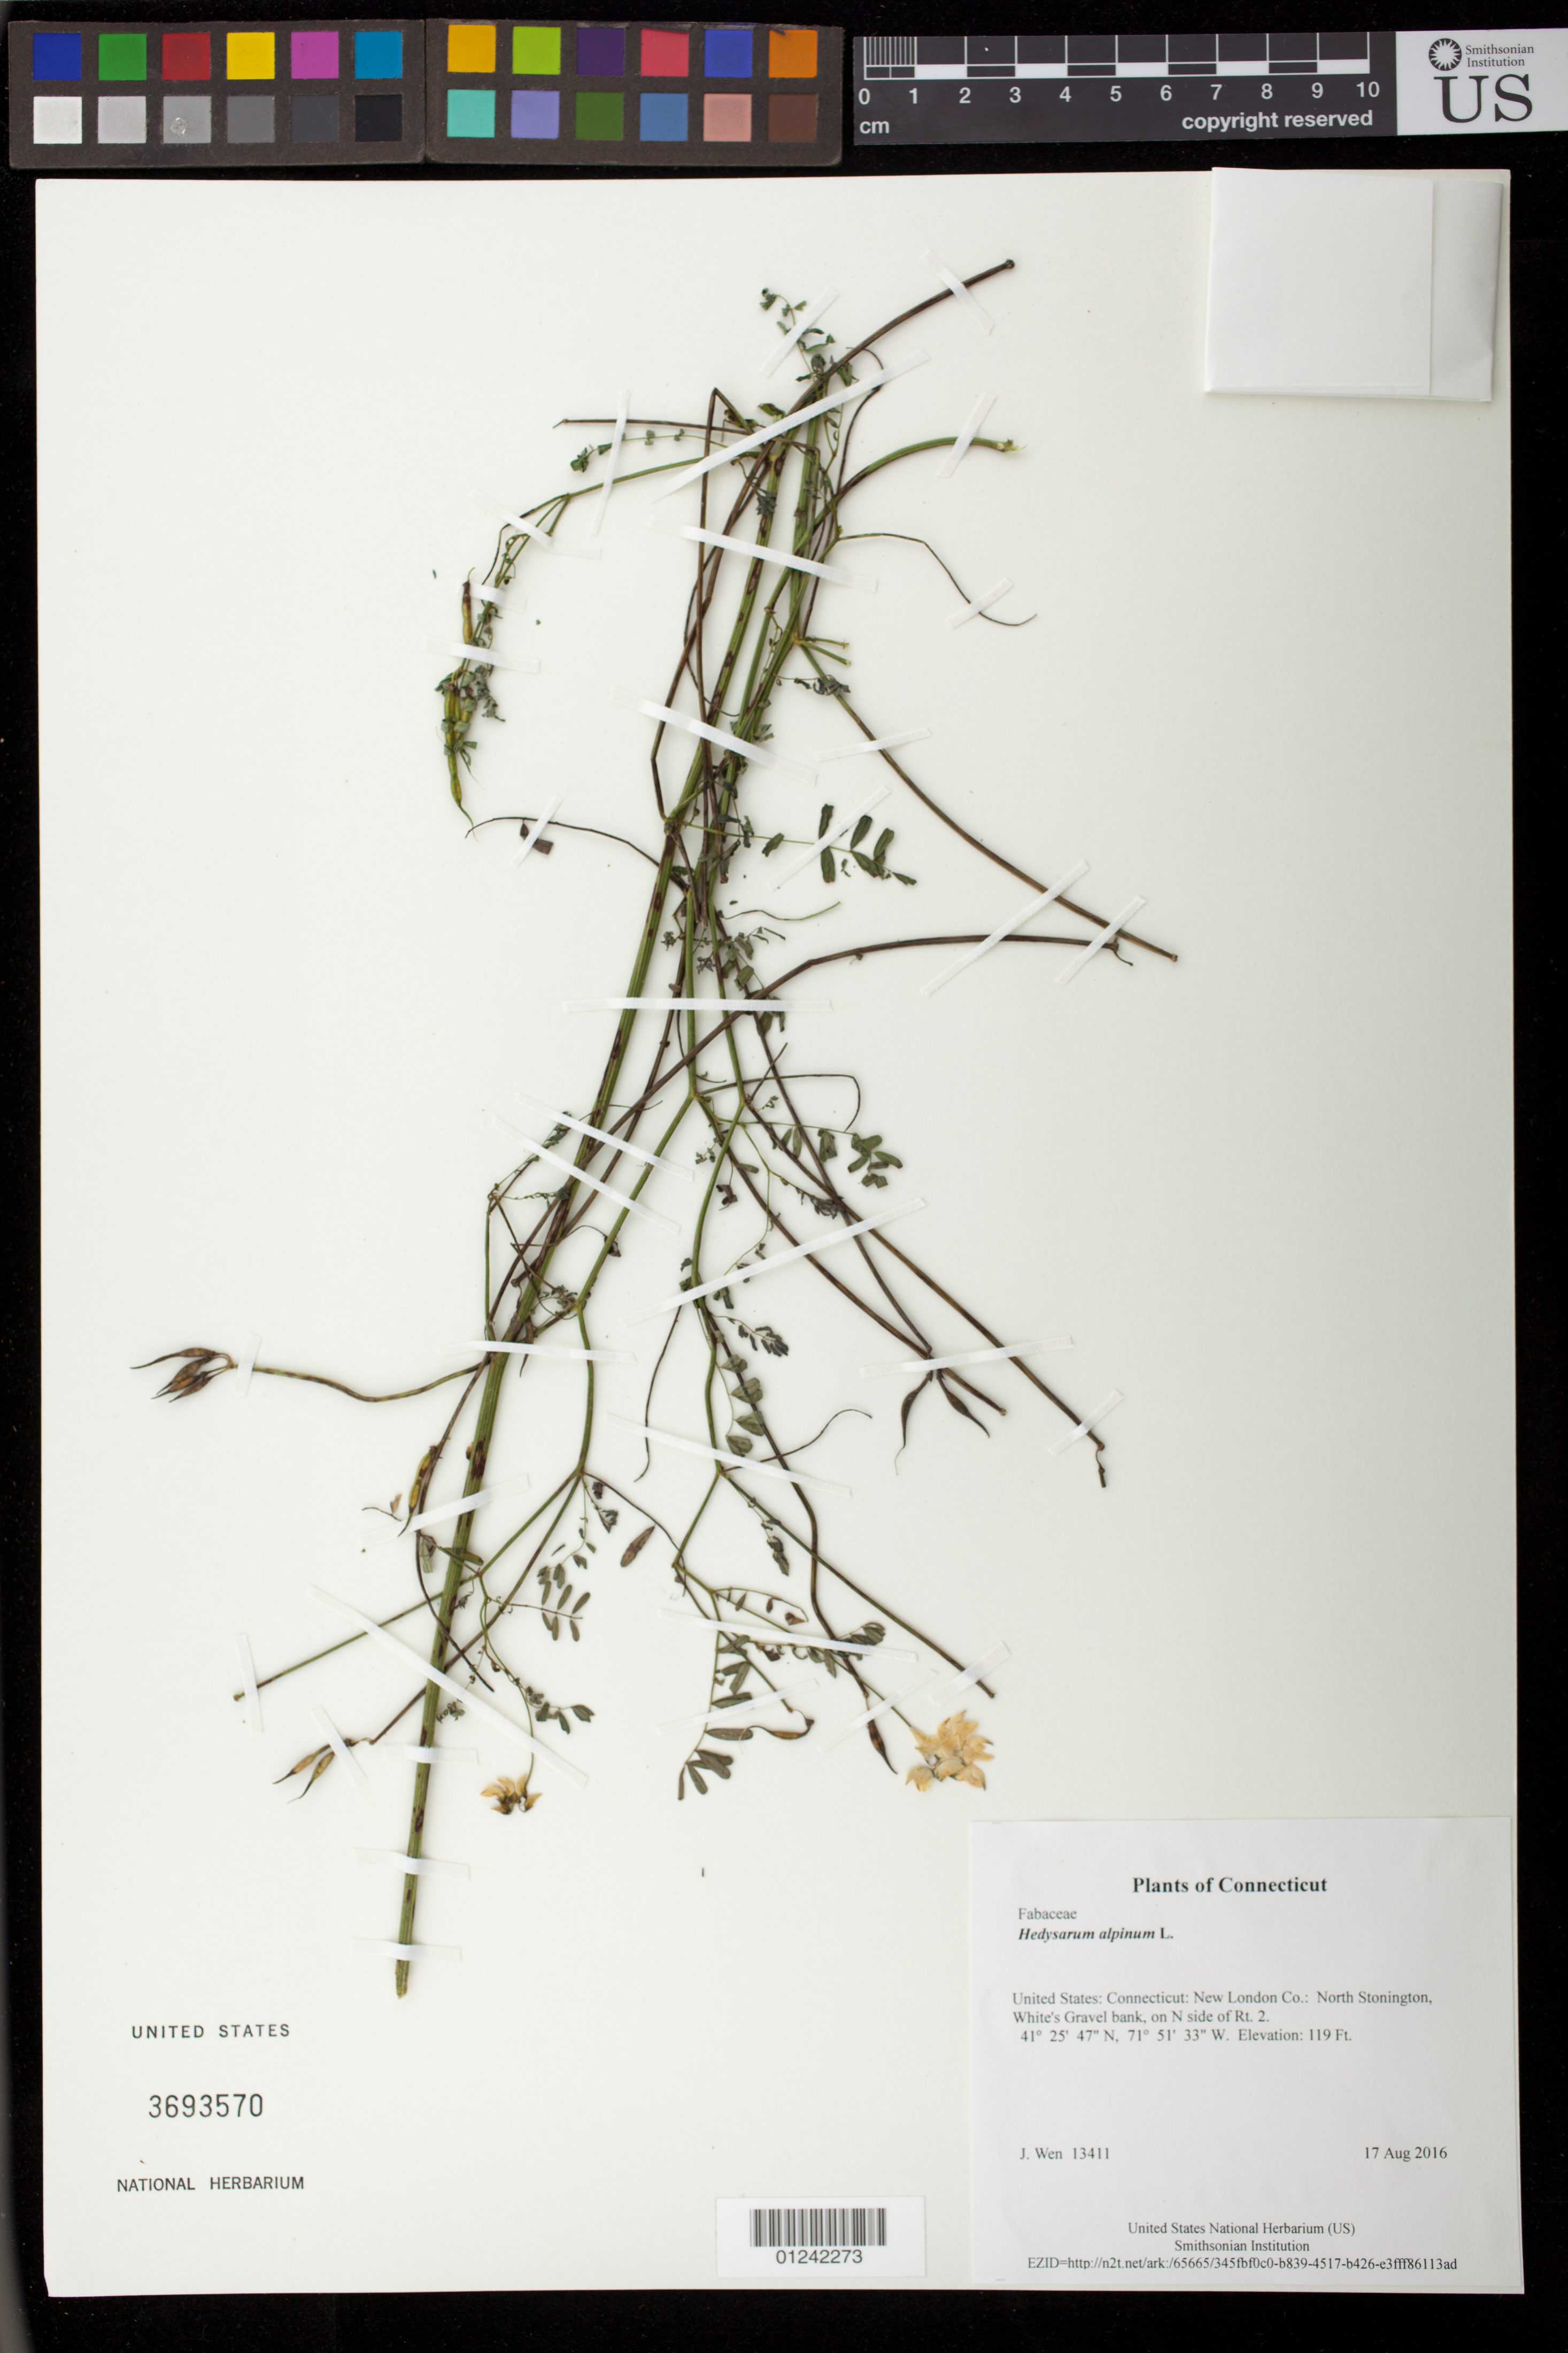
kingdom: Plantae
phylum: Tracheophyta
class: Magnoliopsida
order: Fabales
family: Fabaceae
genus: Hedysarum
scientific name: Hedysarum alpinum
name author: L.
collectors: J. Wen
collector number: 13411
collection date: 2016-08-17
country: United States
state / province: Connecticut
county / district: New London Co.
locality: North Stonington, White's Gravel bank, on N side of Rt. 2.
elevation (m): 36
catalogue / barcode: US 3693570